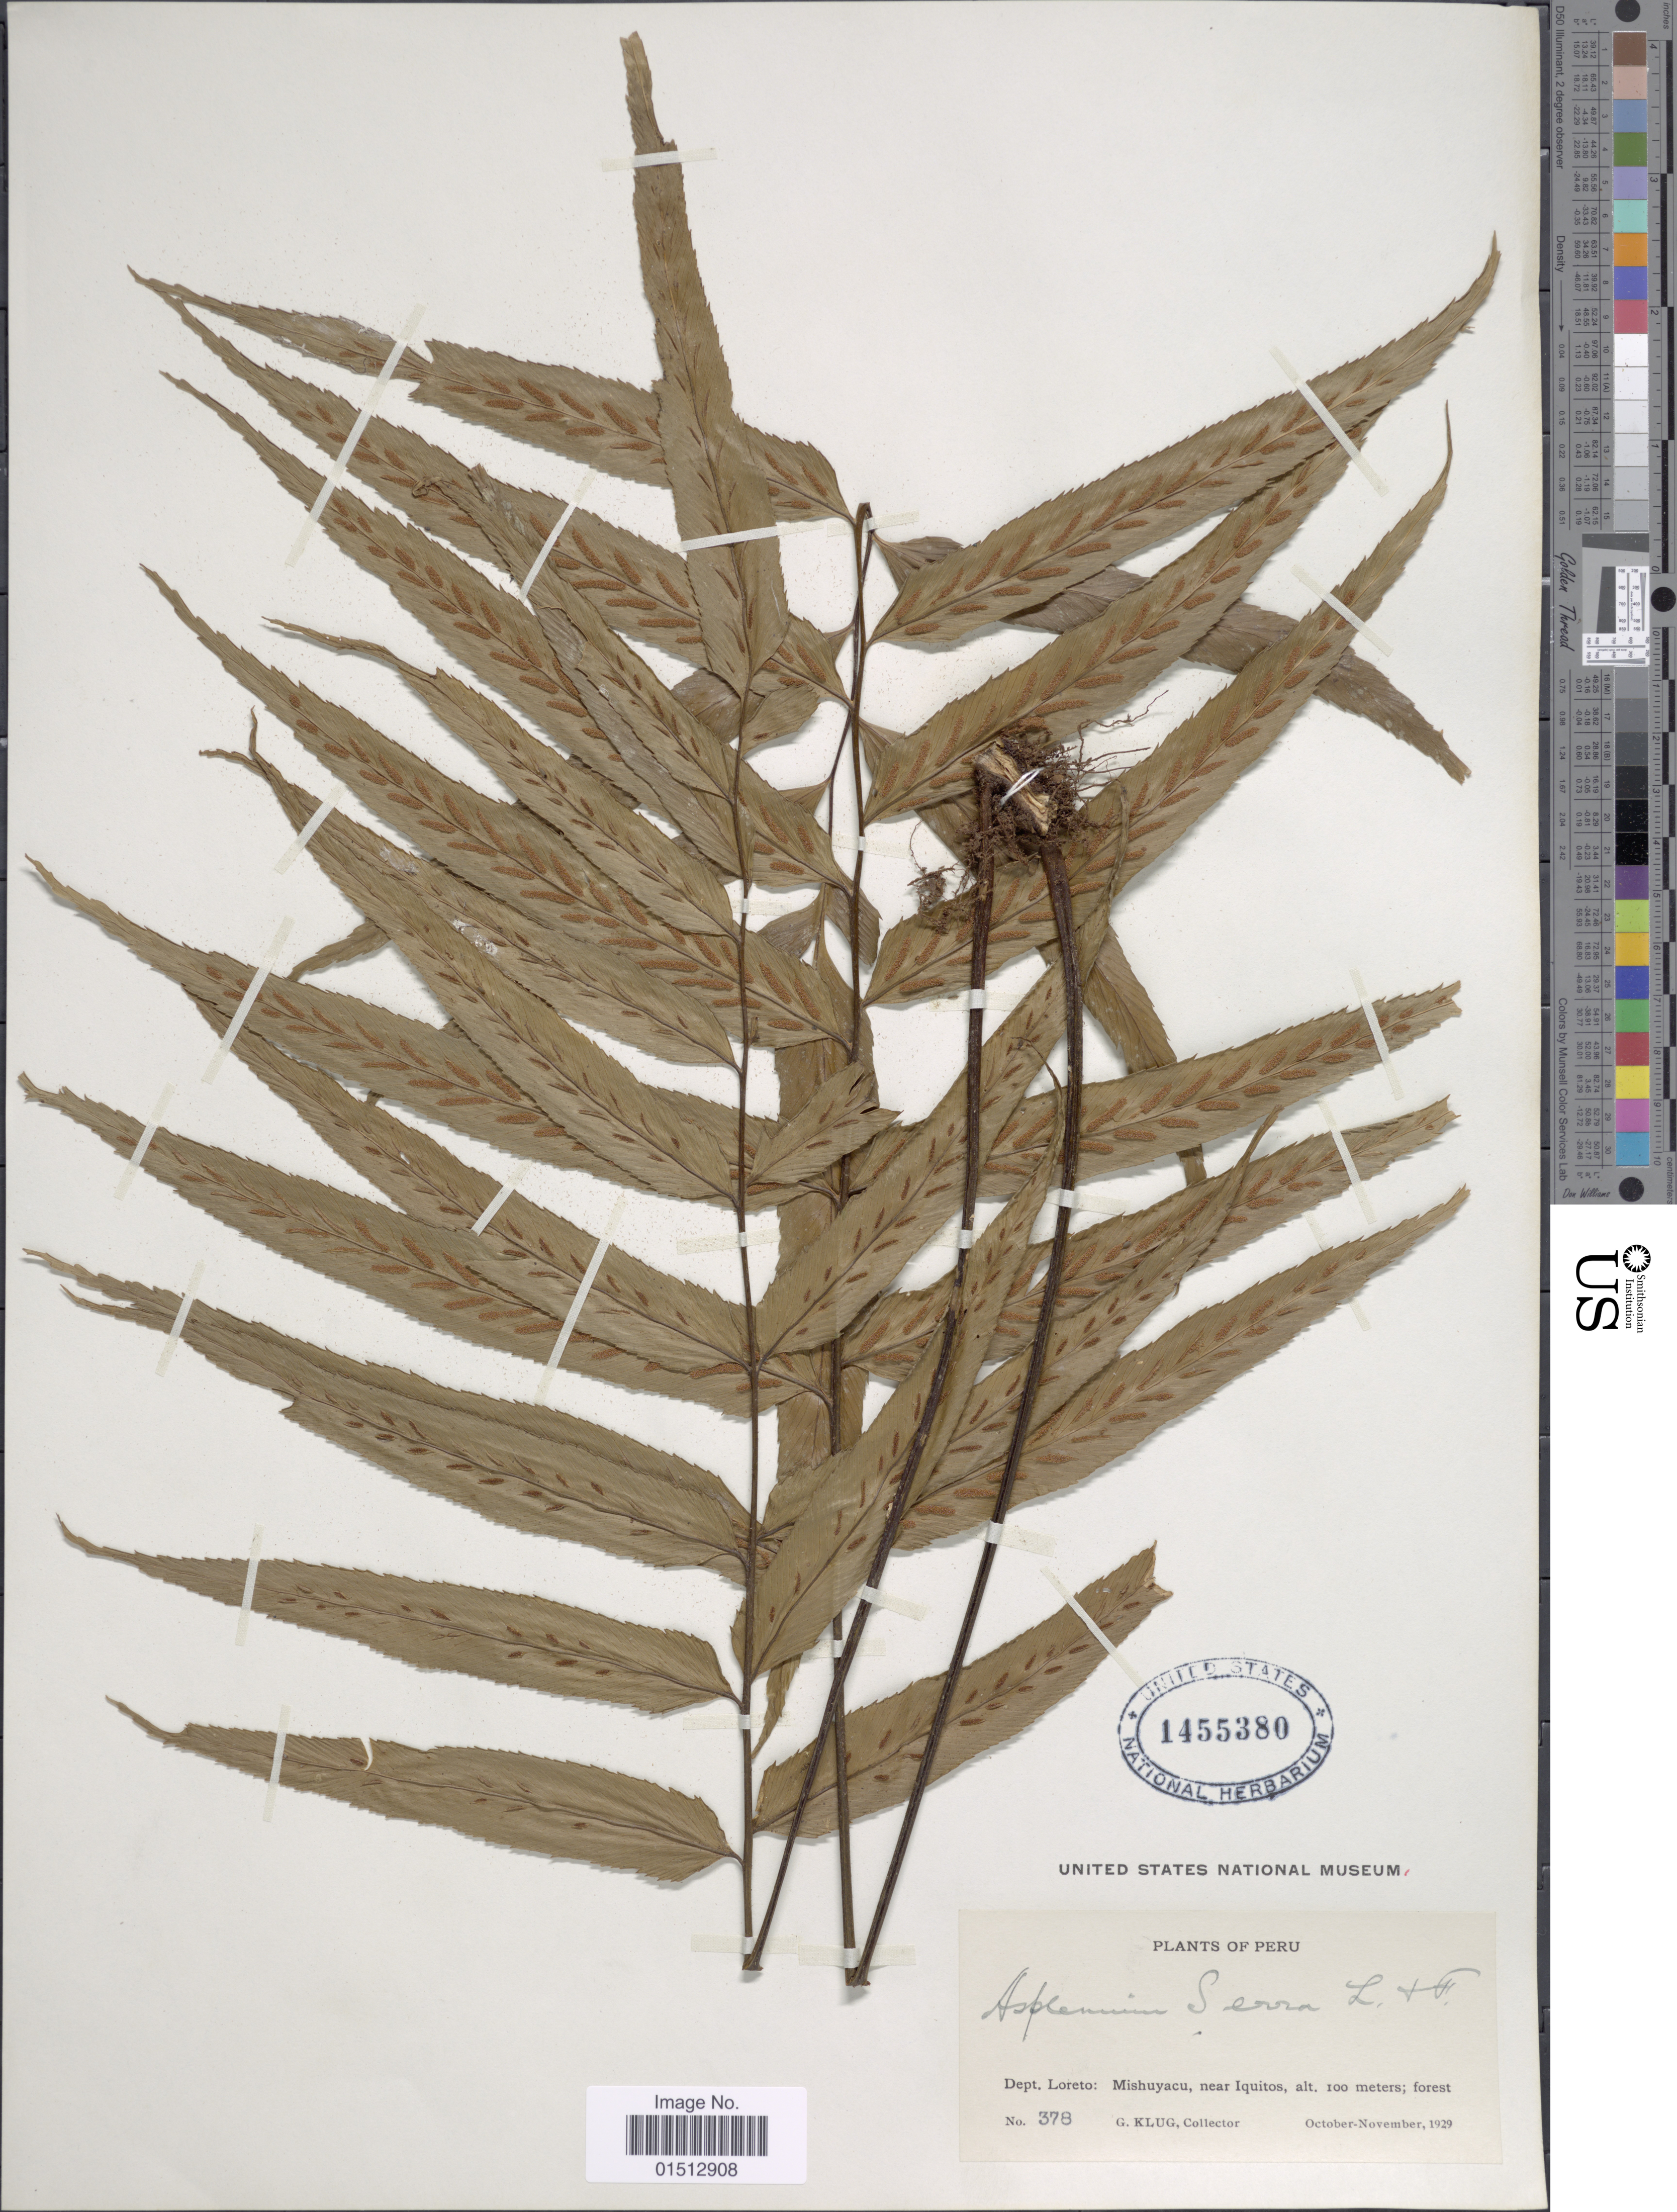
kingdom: Plantae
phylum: Tracheophyta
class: Polypodiopsida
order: Polypodiales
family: Aspleniaceae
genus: Asplenium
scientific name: Asplenium serra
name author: Langsd. & Fisch.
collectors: G. Klug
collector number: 378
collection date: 1929-10/1929-11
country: Peru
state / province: Loreto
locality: Peru, Dept. Loreto: Mishuyacu, near Iquitos.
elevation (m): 100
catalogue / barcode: US 1455380